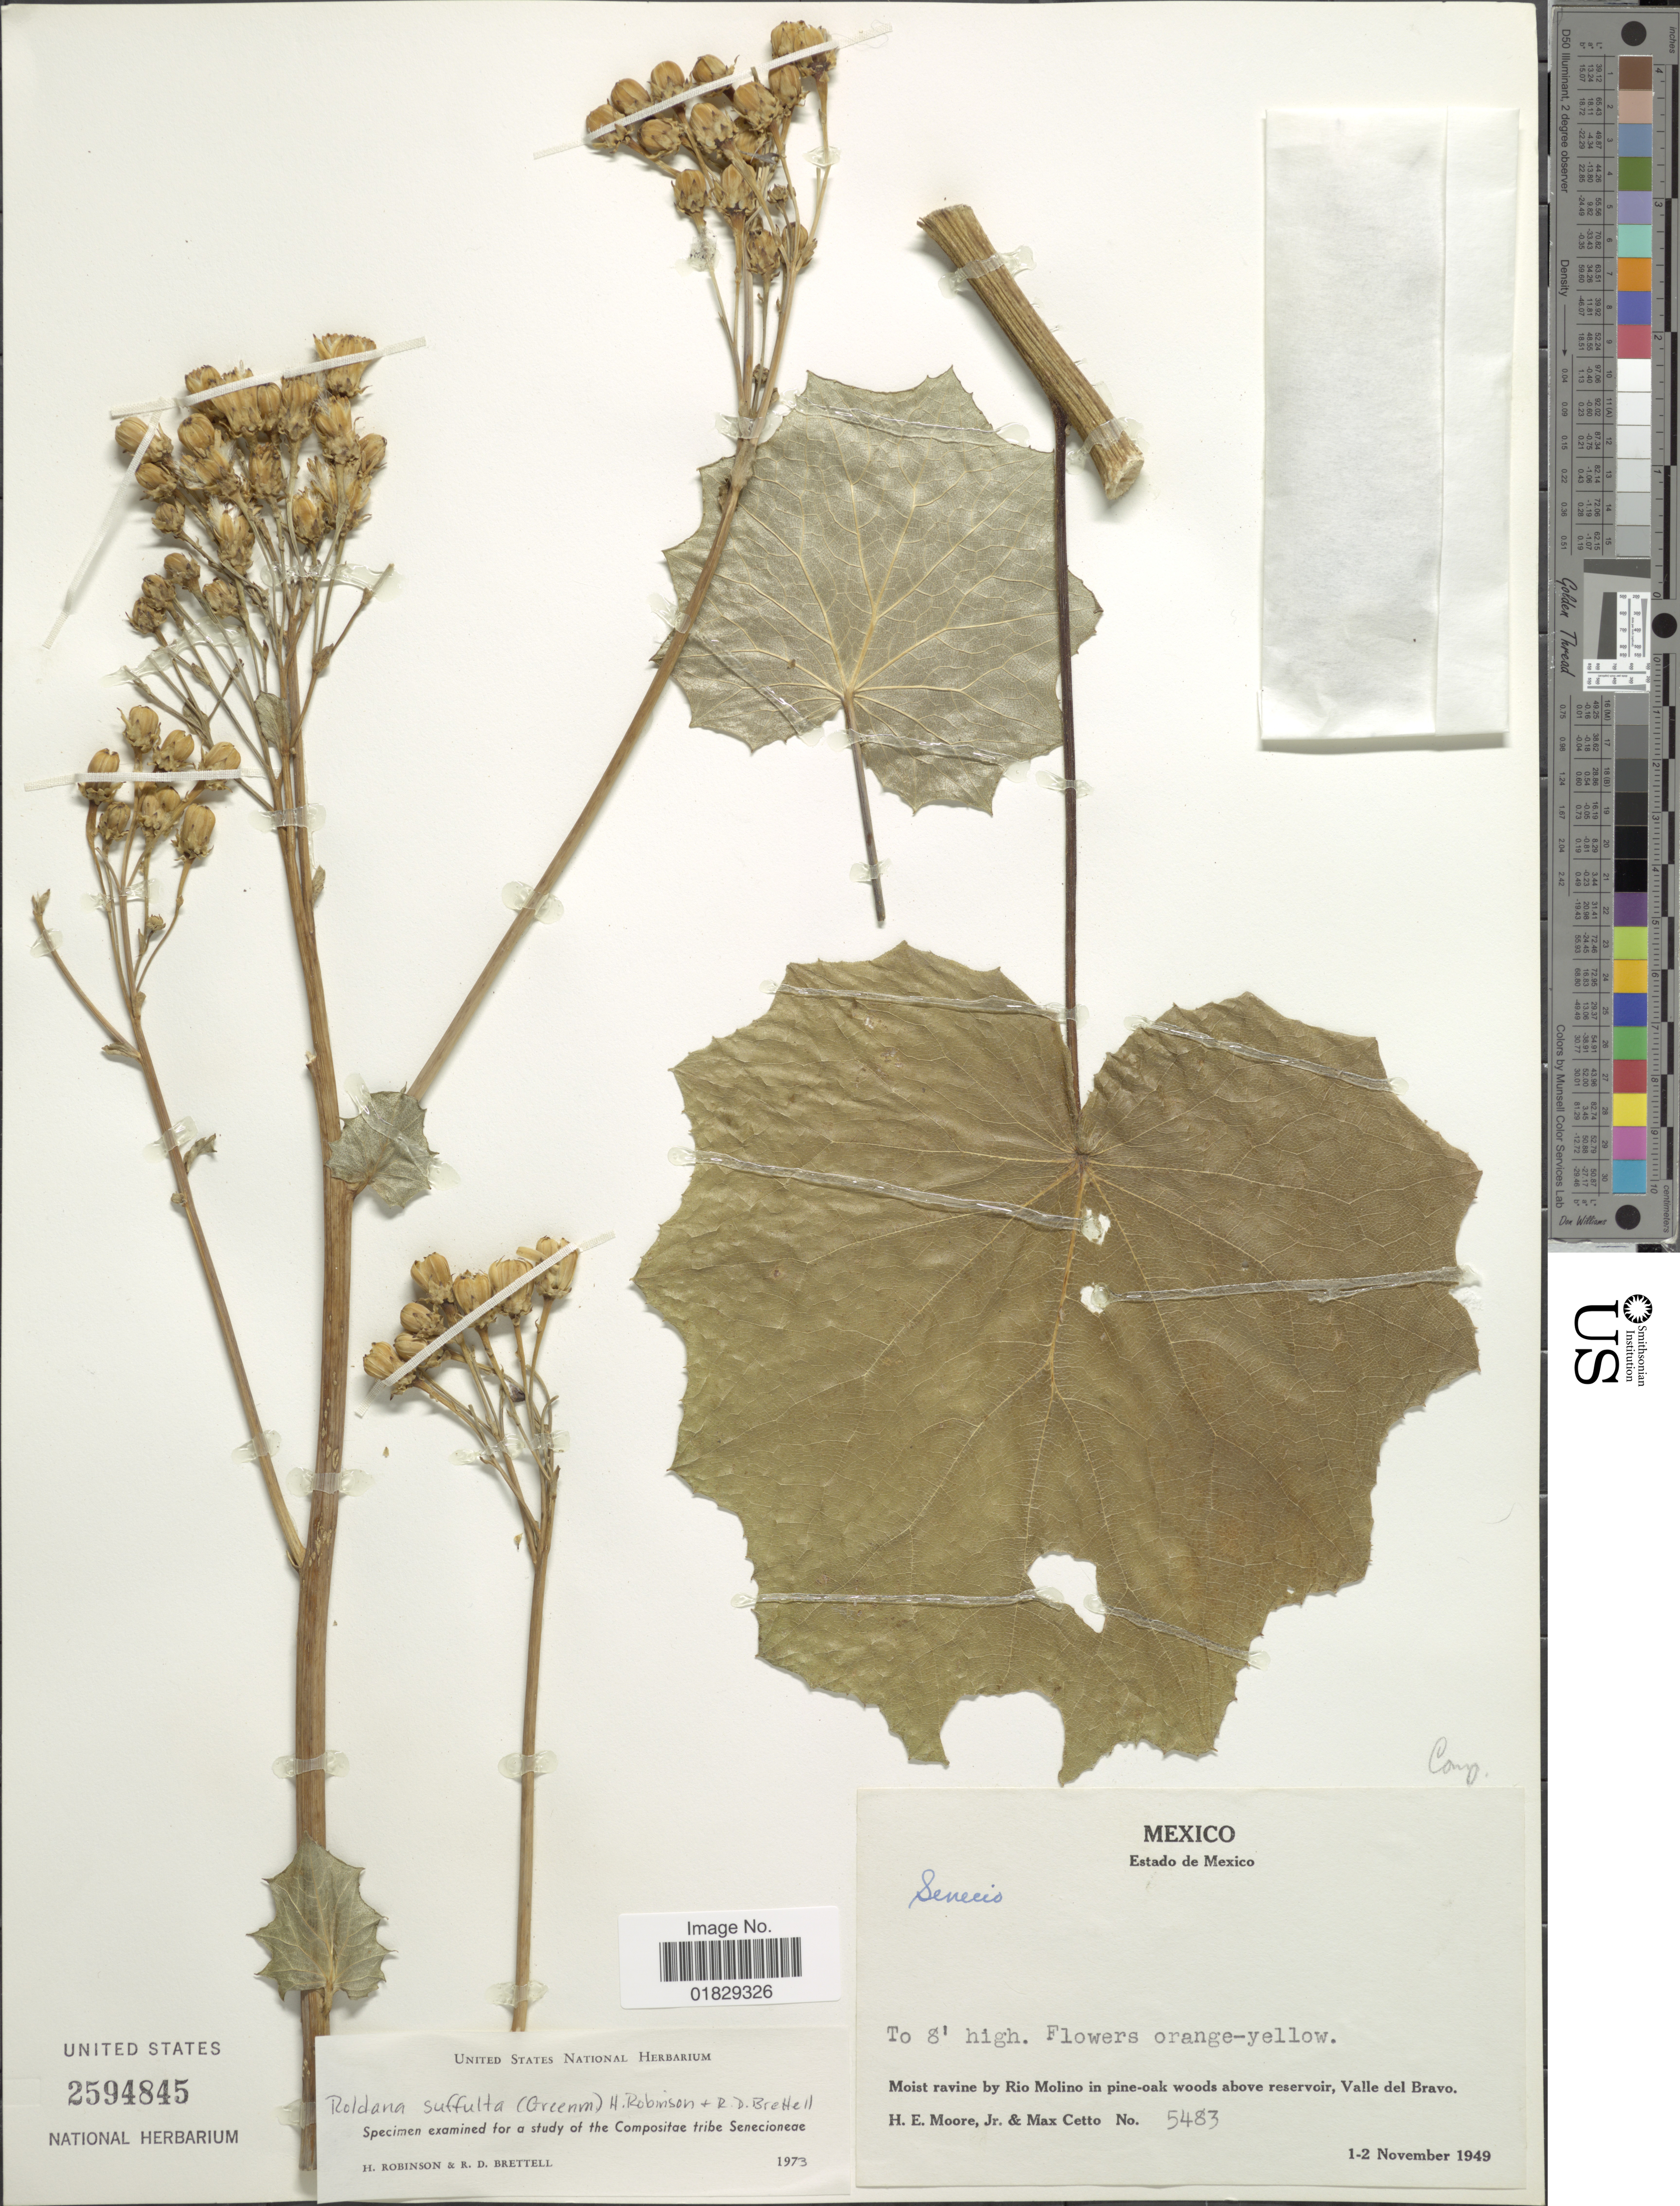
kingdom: Plantae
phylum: Tracheophyta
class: Magnoliopsida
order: Asterales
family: Asteraceae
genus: Roldana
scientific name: Roldana suffulta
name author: (Greenm.) H. Rob. & Brettell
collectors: H. Moore & M. Cetto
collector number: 5483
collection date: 1949-11-01/1949-11-02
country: Mexico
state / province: México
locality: Estado de Mexico. Moist ravine by Rio Molino in pine-oak woods above reservoir, Valle del Bravo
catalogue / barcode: US 2594845